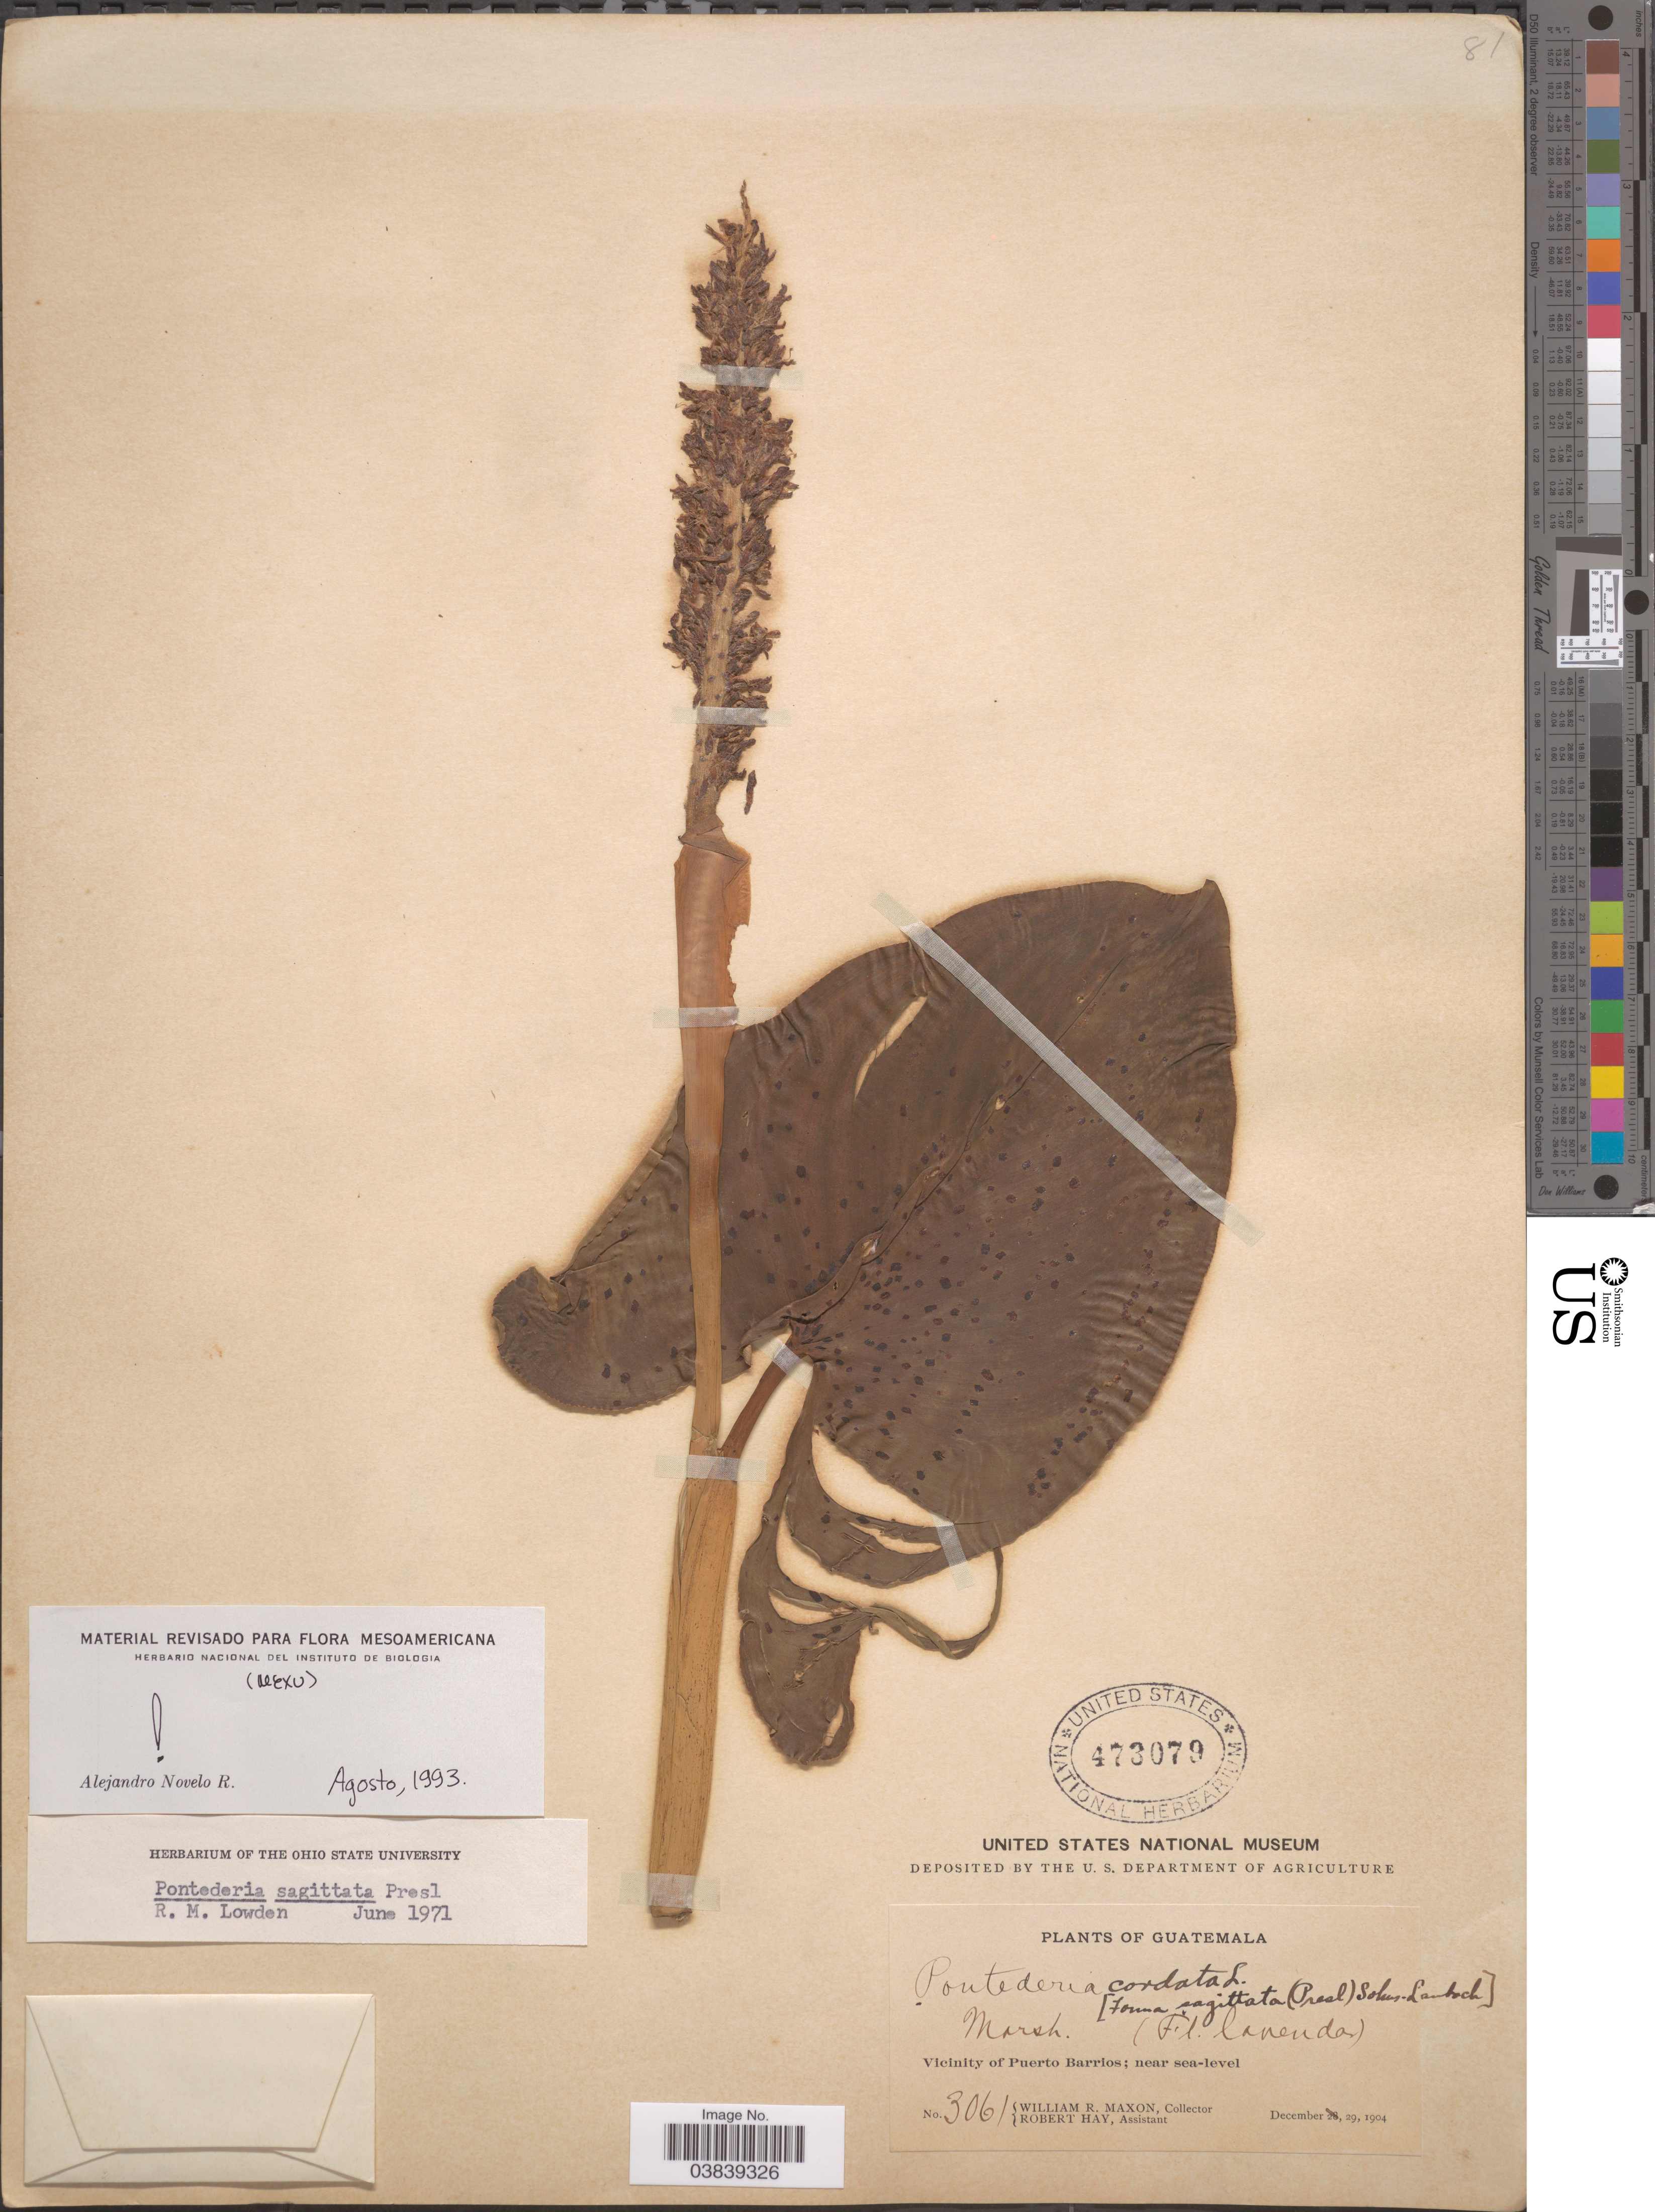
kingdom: Plantae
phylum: Tracheophyta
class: Liliopsida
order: Commelinales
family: Pontederiaceae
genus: Pontederia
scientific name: Pontederia sagittata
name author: C. Presl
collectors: W. R. Maxon & R. H. Hay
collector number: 3061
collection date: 1904-12-29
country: Guatemala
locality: Vicinity of Puerto Barrios.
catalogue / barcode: US 473079